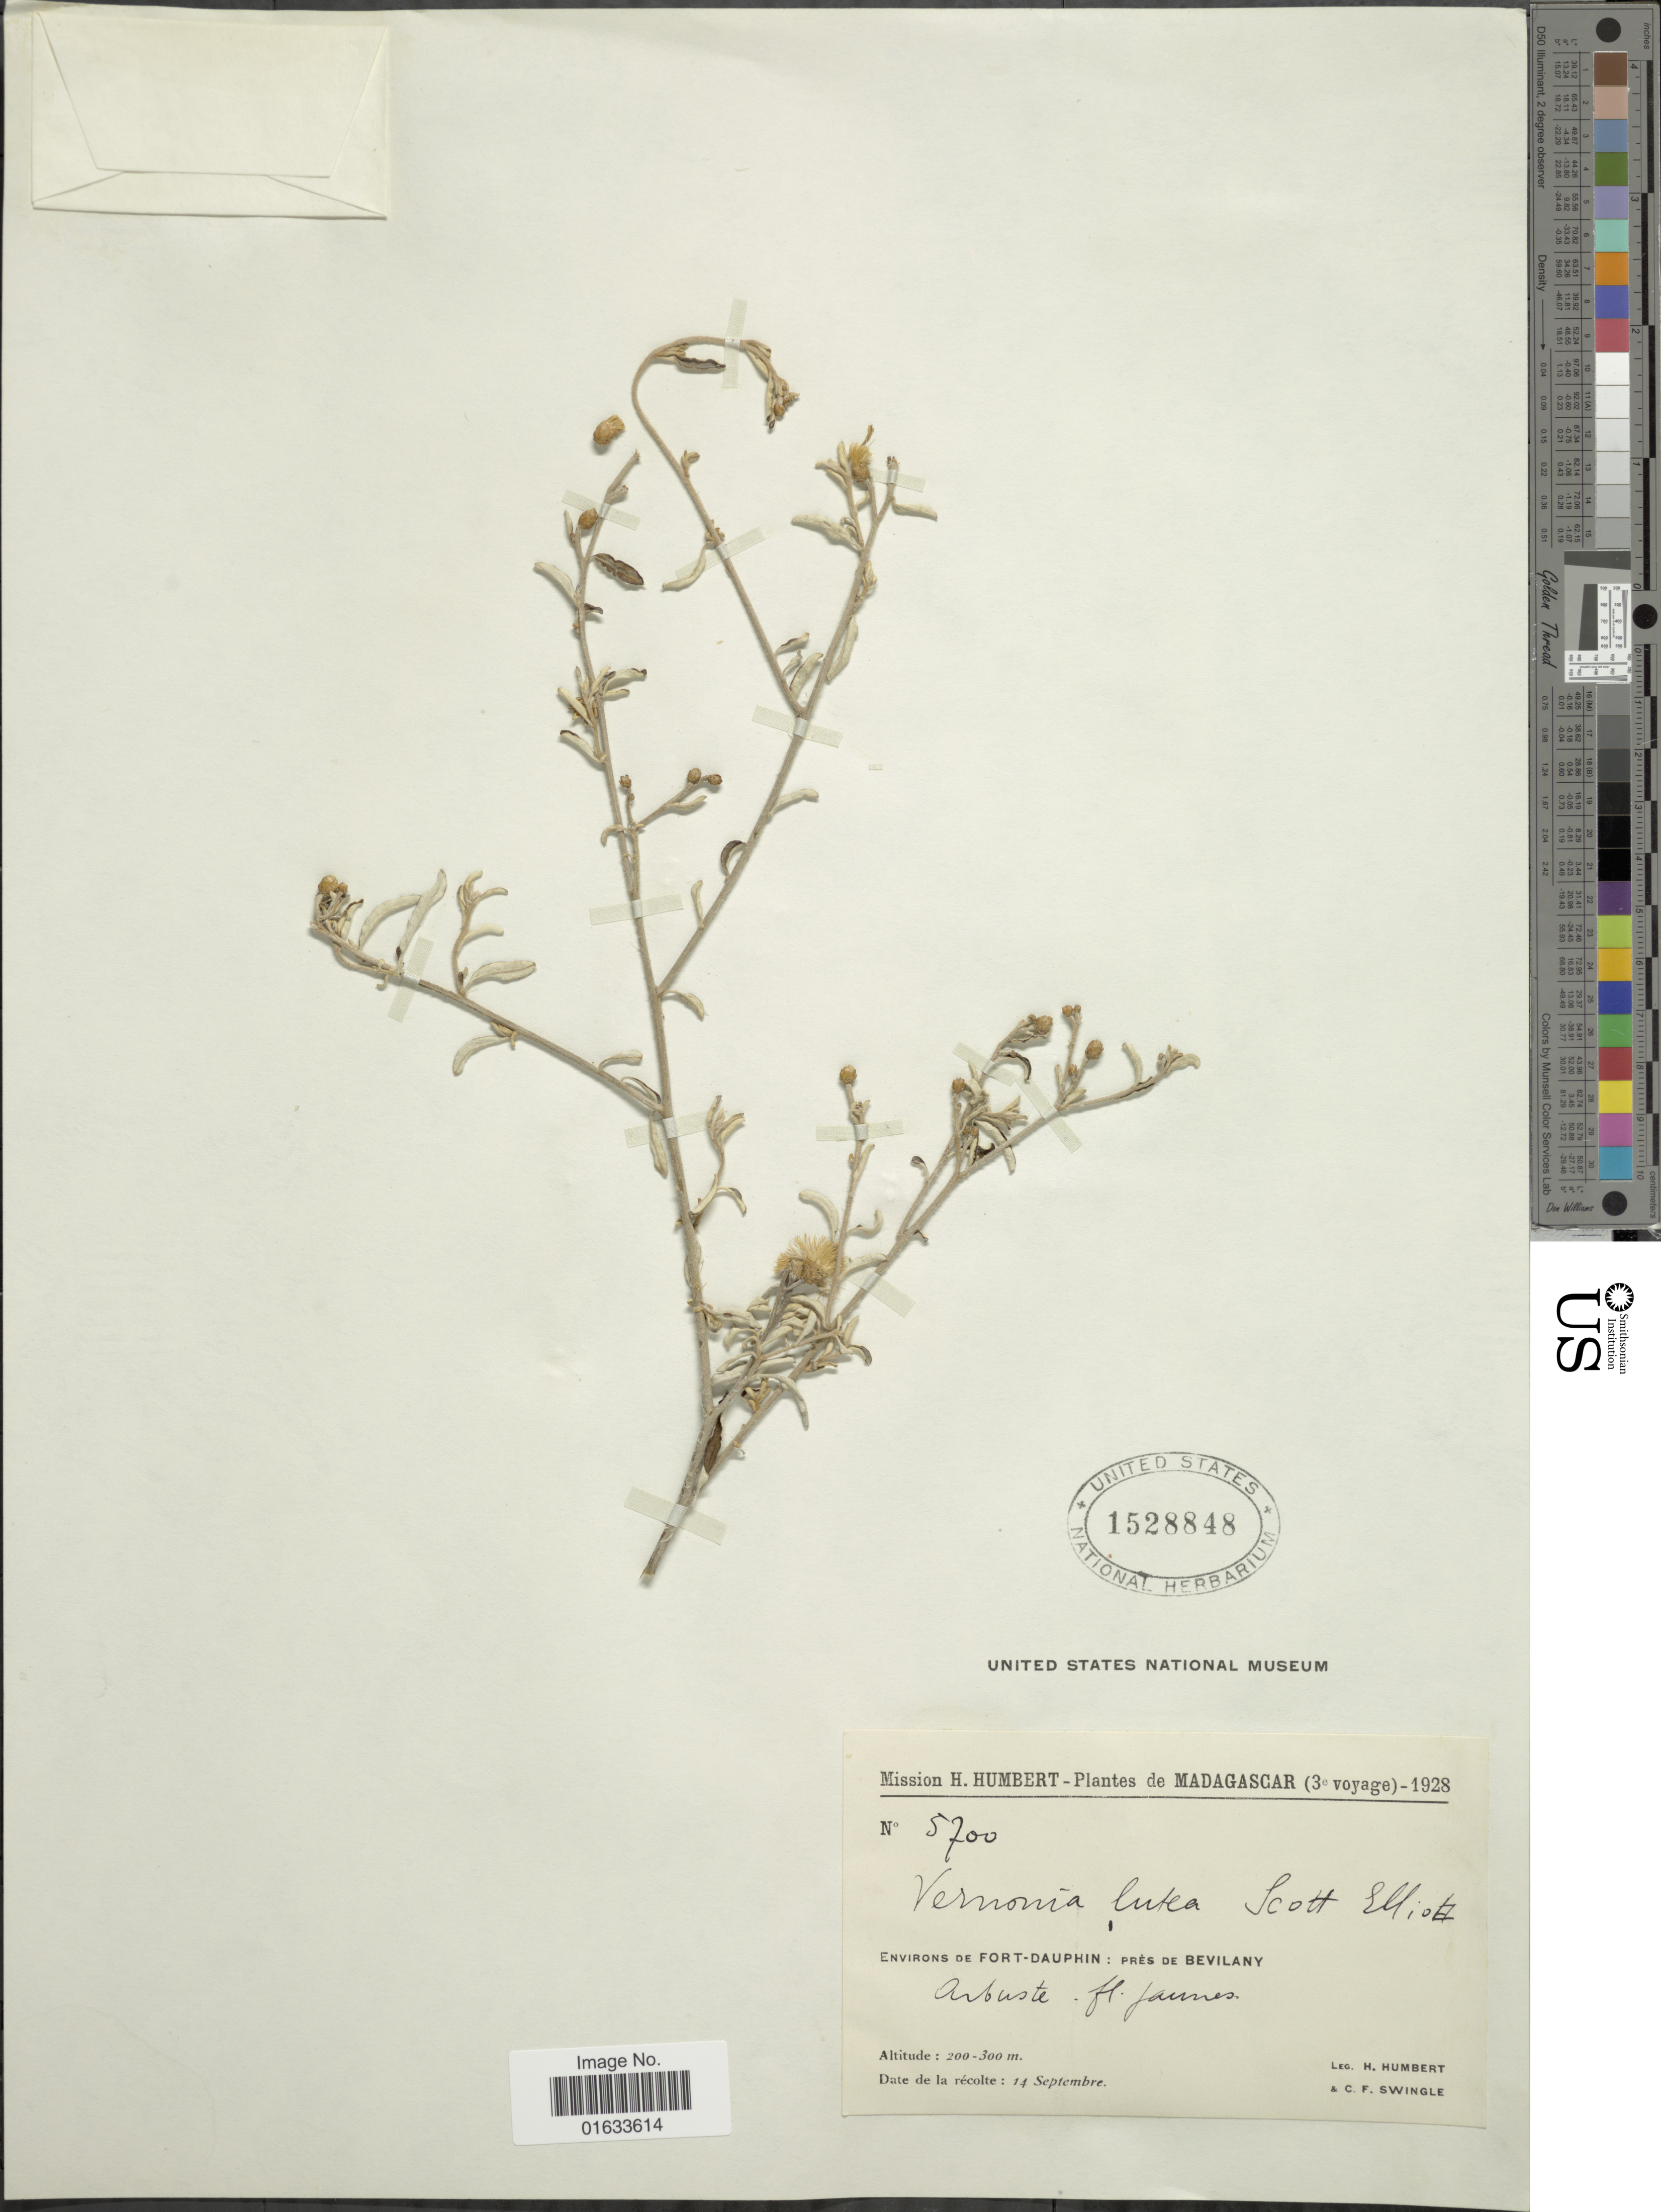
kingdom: Plantae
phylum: Tracheophyta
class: Magnoliopsida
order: Asterales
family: Asteraceae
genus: Distephanus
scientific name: Distephanus angolensis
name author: (O. Hoffm.) H. Rob. & B. Kahn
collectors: H. Humbert & C. Swingle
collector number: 5700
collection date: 1928-09-14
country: Madagascar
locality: Environs de Fort-Dauphin: Prés de Bevilany.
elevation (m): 200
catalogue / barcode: US 1528848